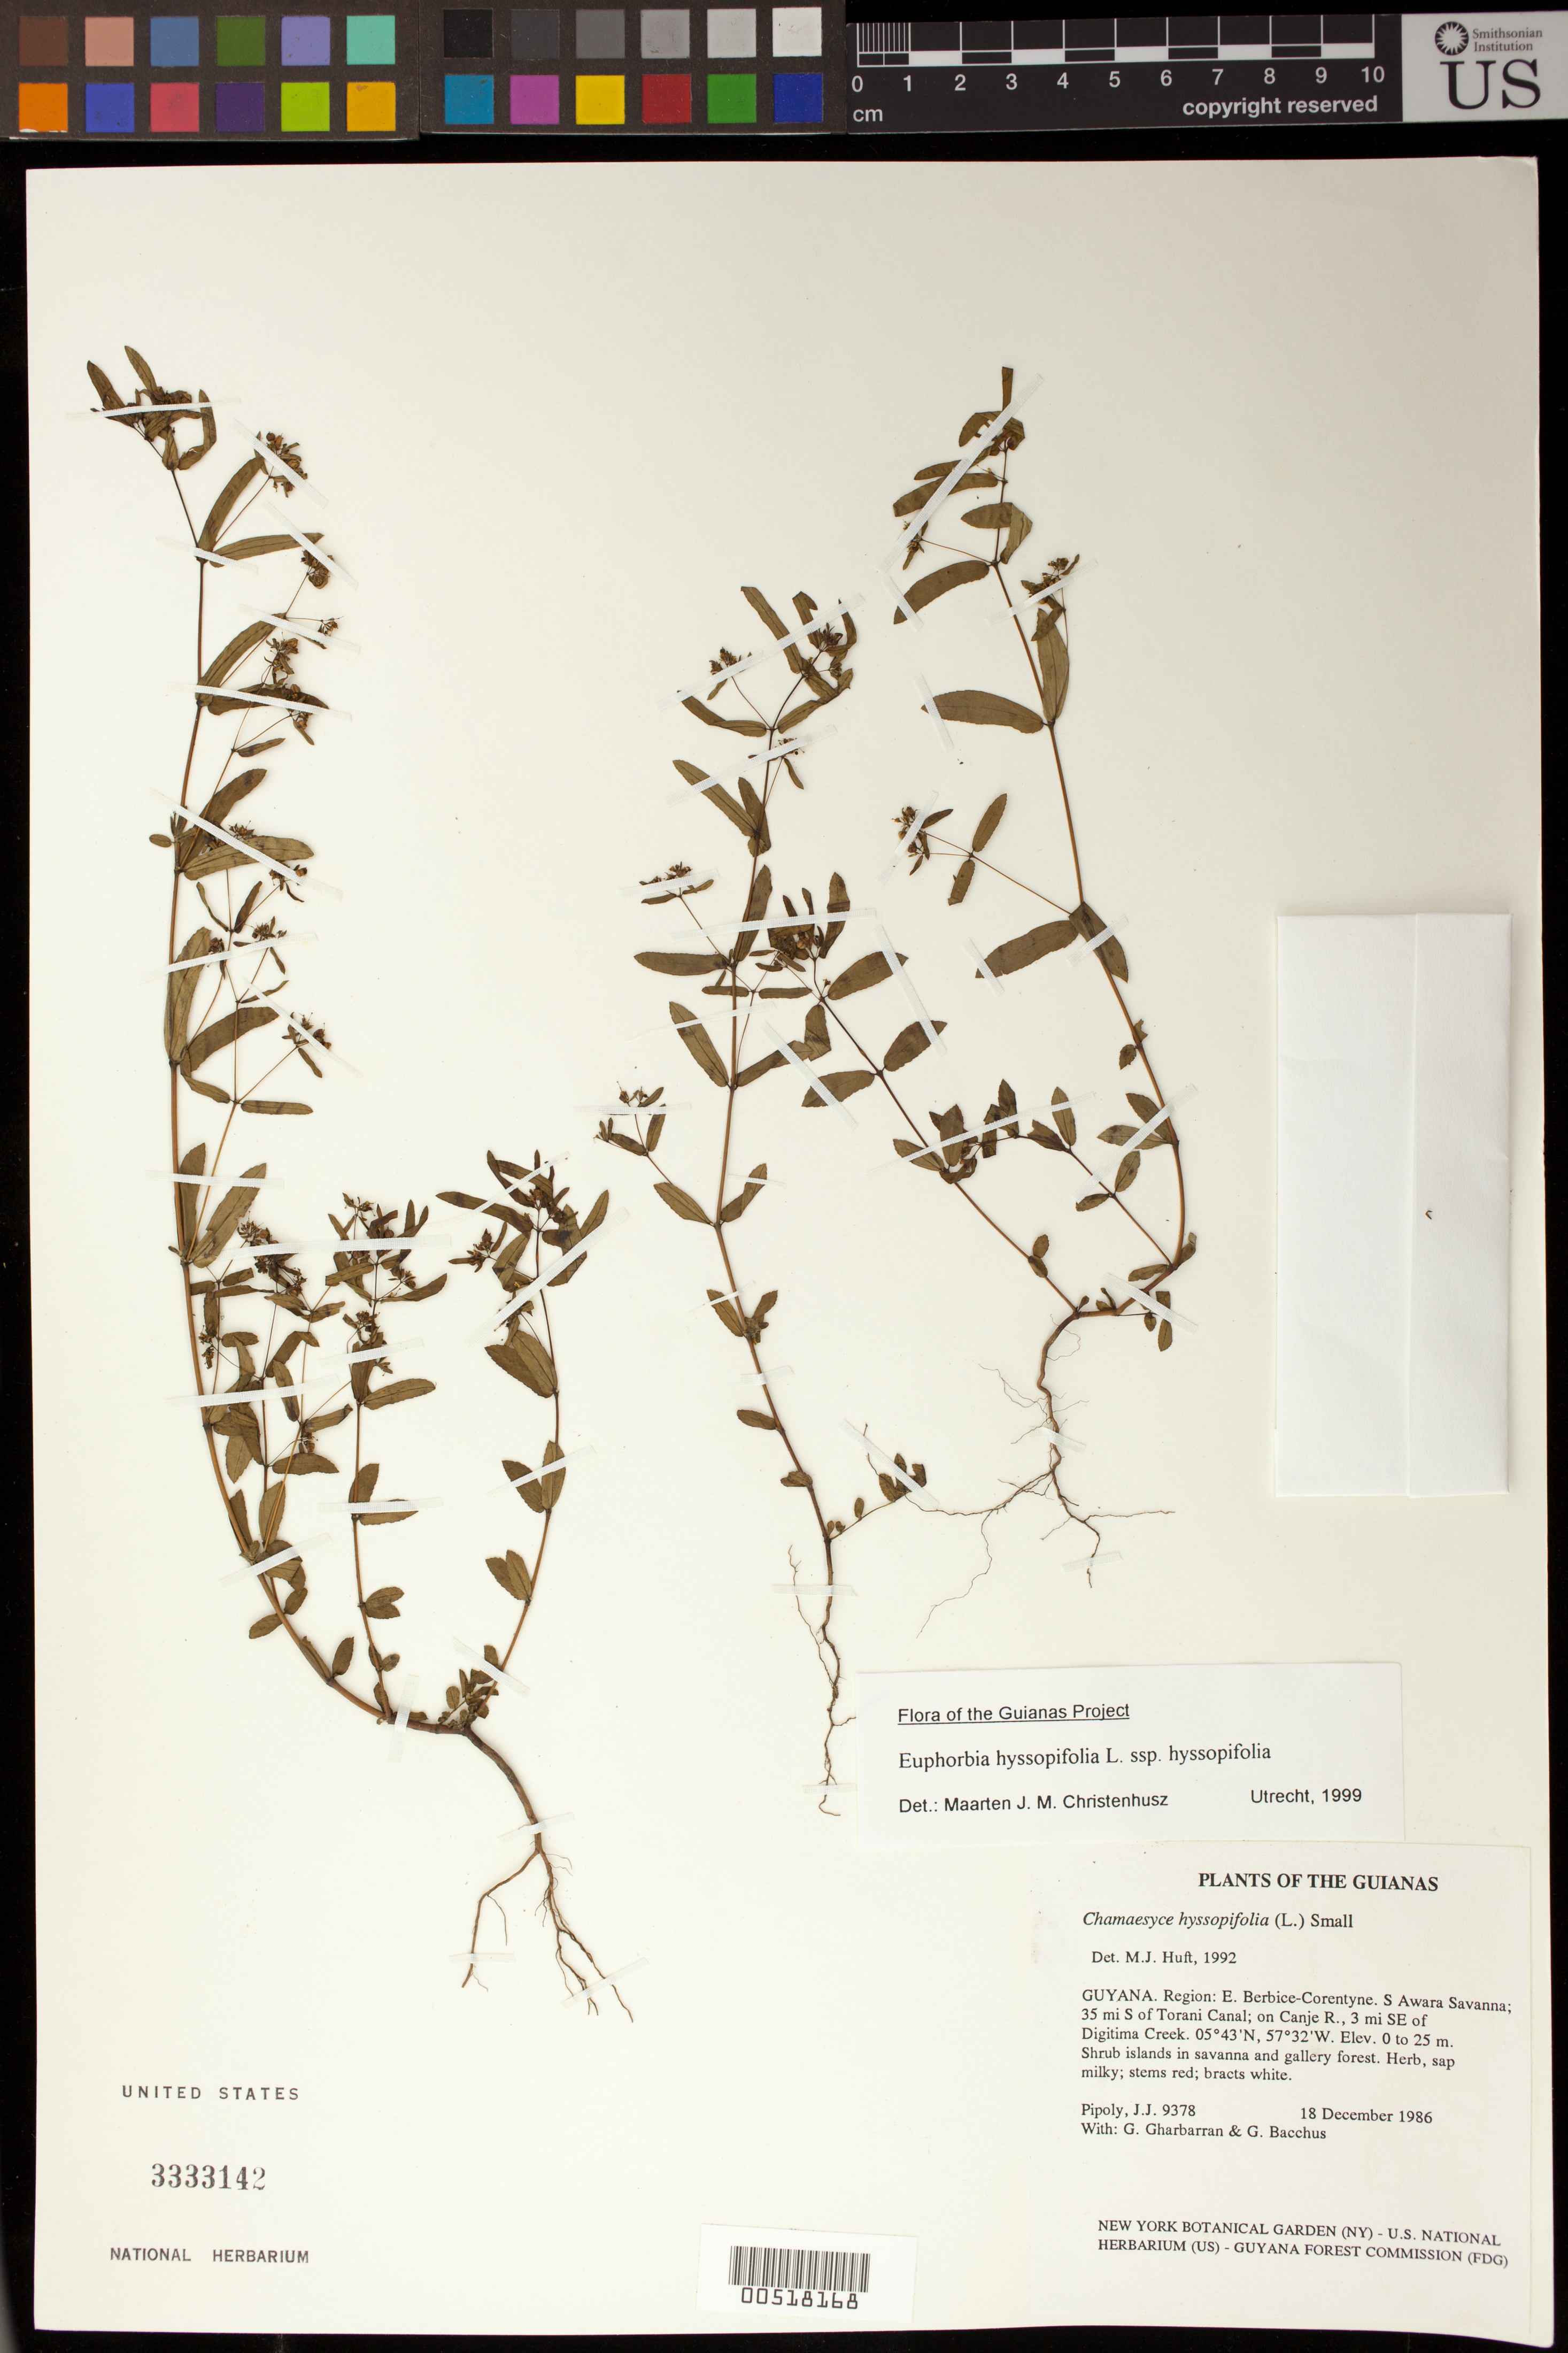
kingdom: Plantae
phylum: Tracheophyta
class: Magnoliopsida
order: Malpighiales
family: Euphorbiaceae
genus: Chamaesyce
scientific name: Chamaesyce hyssopifolia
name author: (L.) Small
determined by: Huft, M. J.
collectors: J. J. Pipoly, G. Gharbarran & G. Bacchus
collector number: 9378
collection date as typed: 18 December 1986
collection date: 1986-12-18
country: Guyana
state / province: E. Berbice-Corentyne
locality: S Awara Savanna; ±35 mi S of Torani Canal; on Canje R., 3 mi SE of Digitima Creek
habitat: Shrub islands in savanna and gallery forest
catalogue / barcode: US 3333142